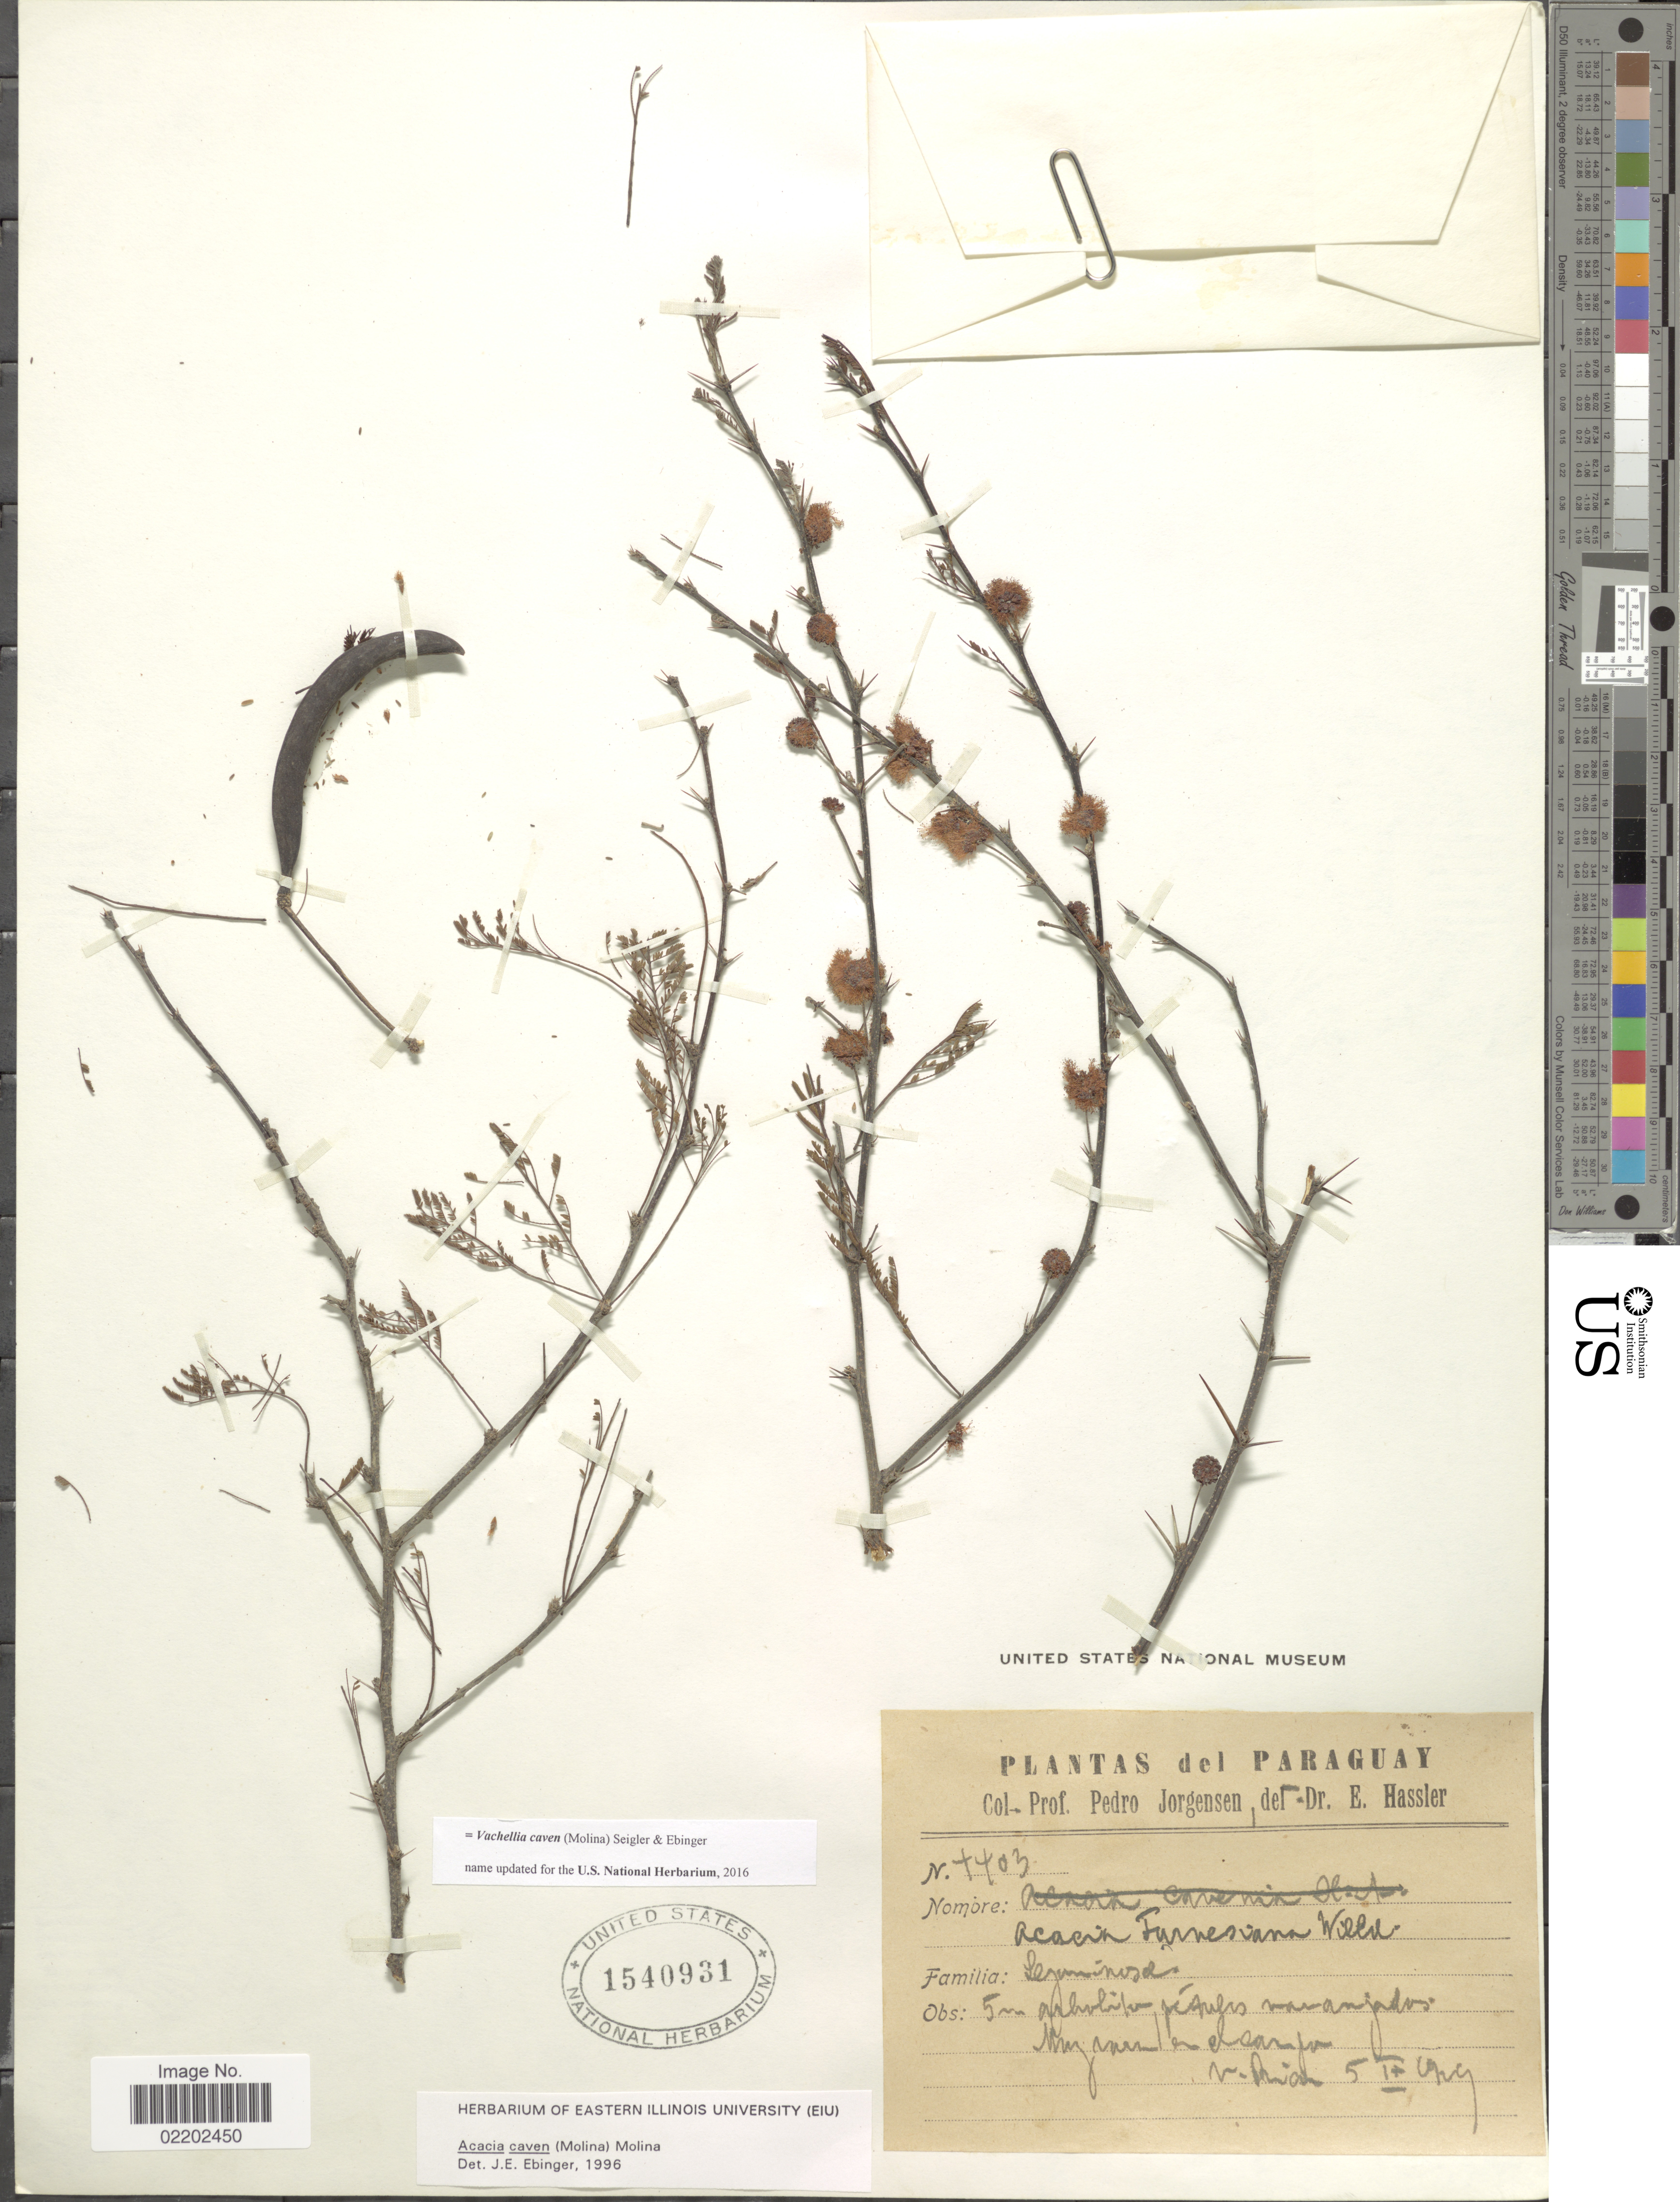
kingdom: Plantae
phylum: Tracheophyta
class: Magnoliopsida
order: Fabales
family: Fabaceae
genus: Vachellia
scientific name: Vachellia caven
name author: (Molina) Seigler & Ebinger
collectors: P. Jörgensen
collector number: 4403*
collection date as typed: Transcribed d/m/y: 5/1/29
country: Paraguay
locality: In arboles pézules near ajados Muz near en el earform [interpreted]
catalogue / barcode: US 1540931